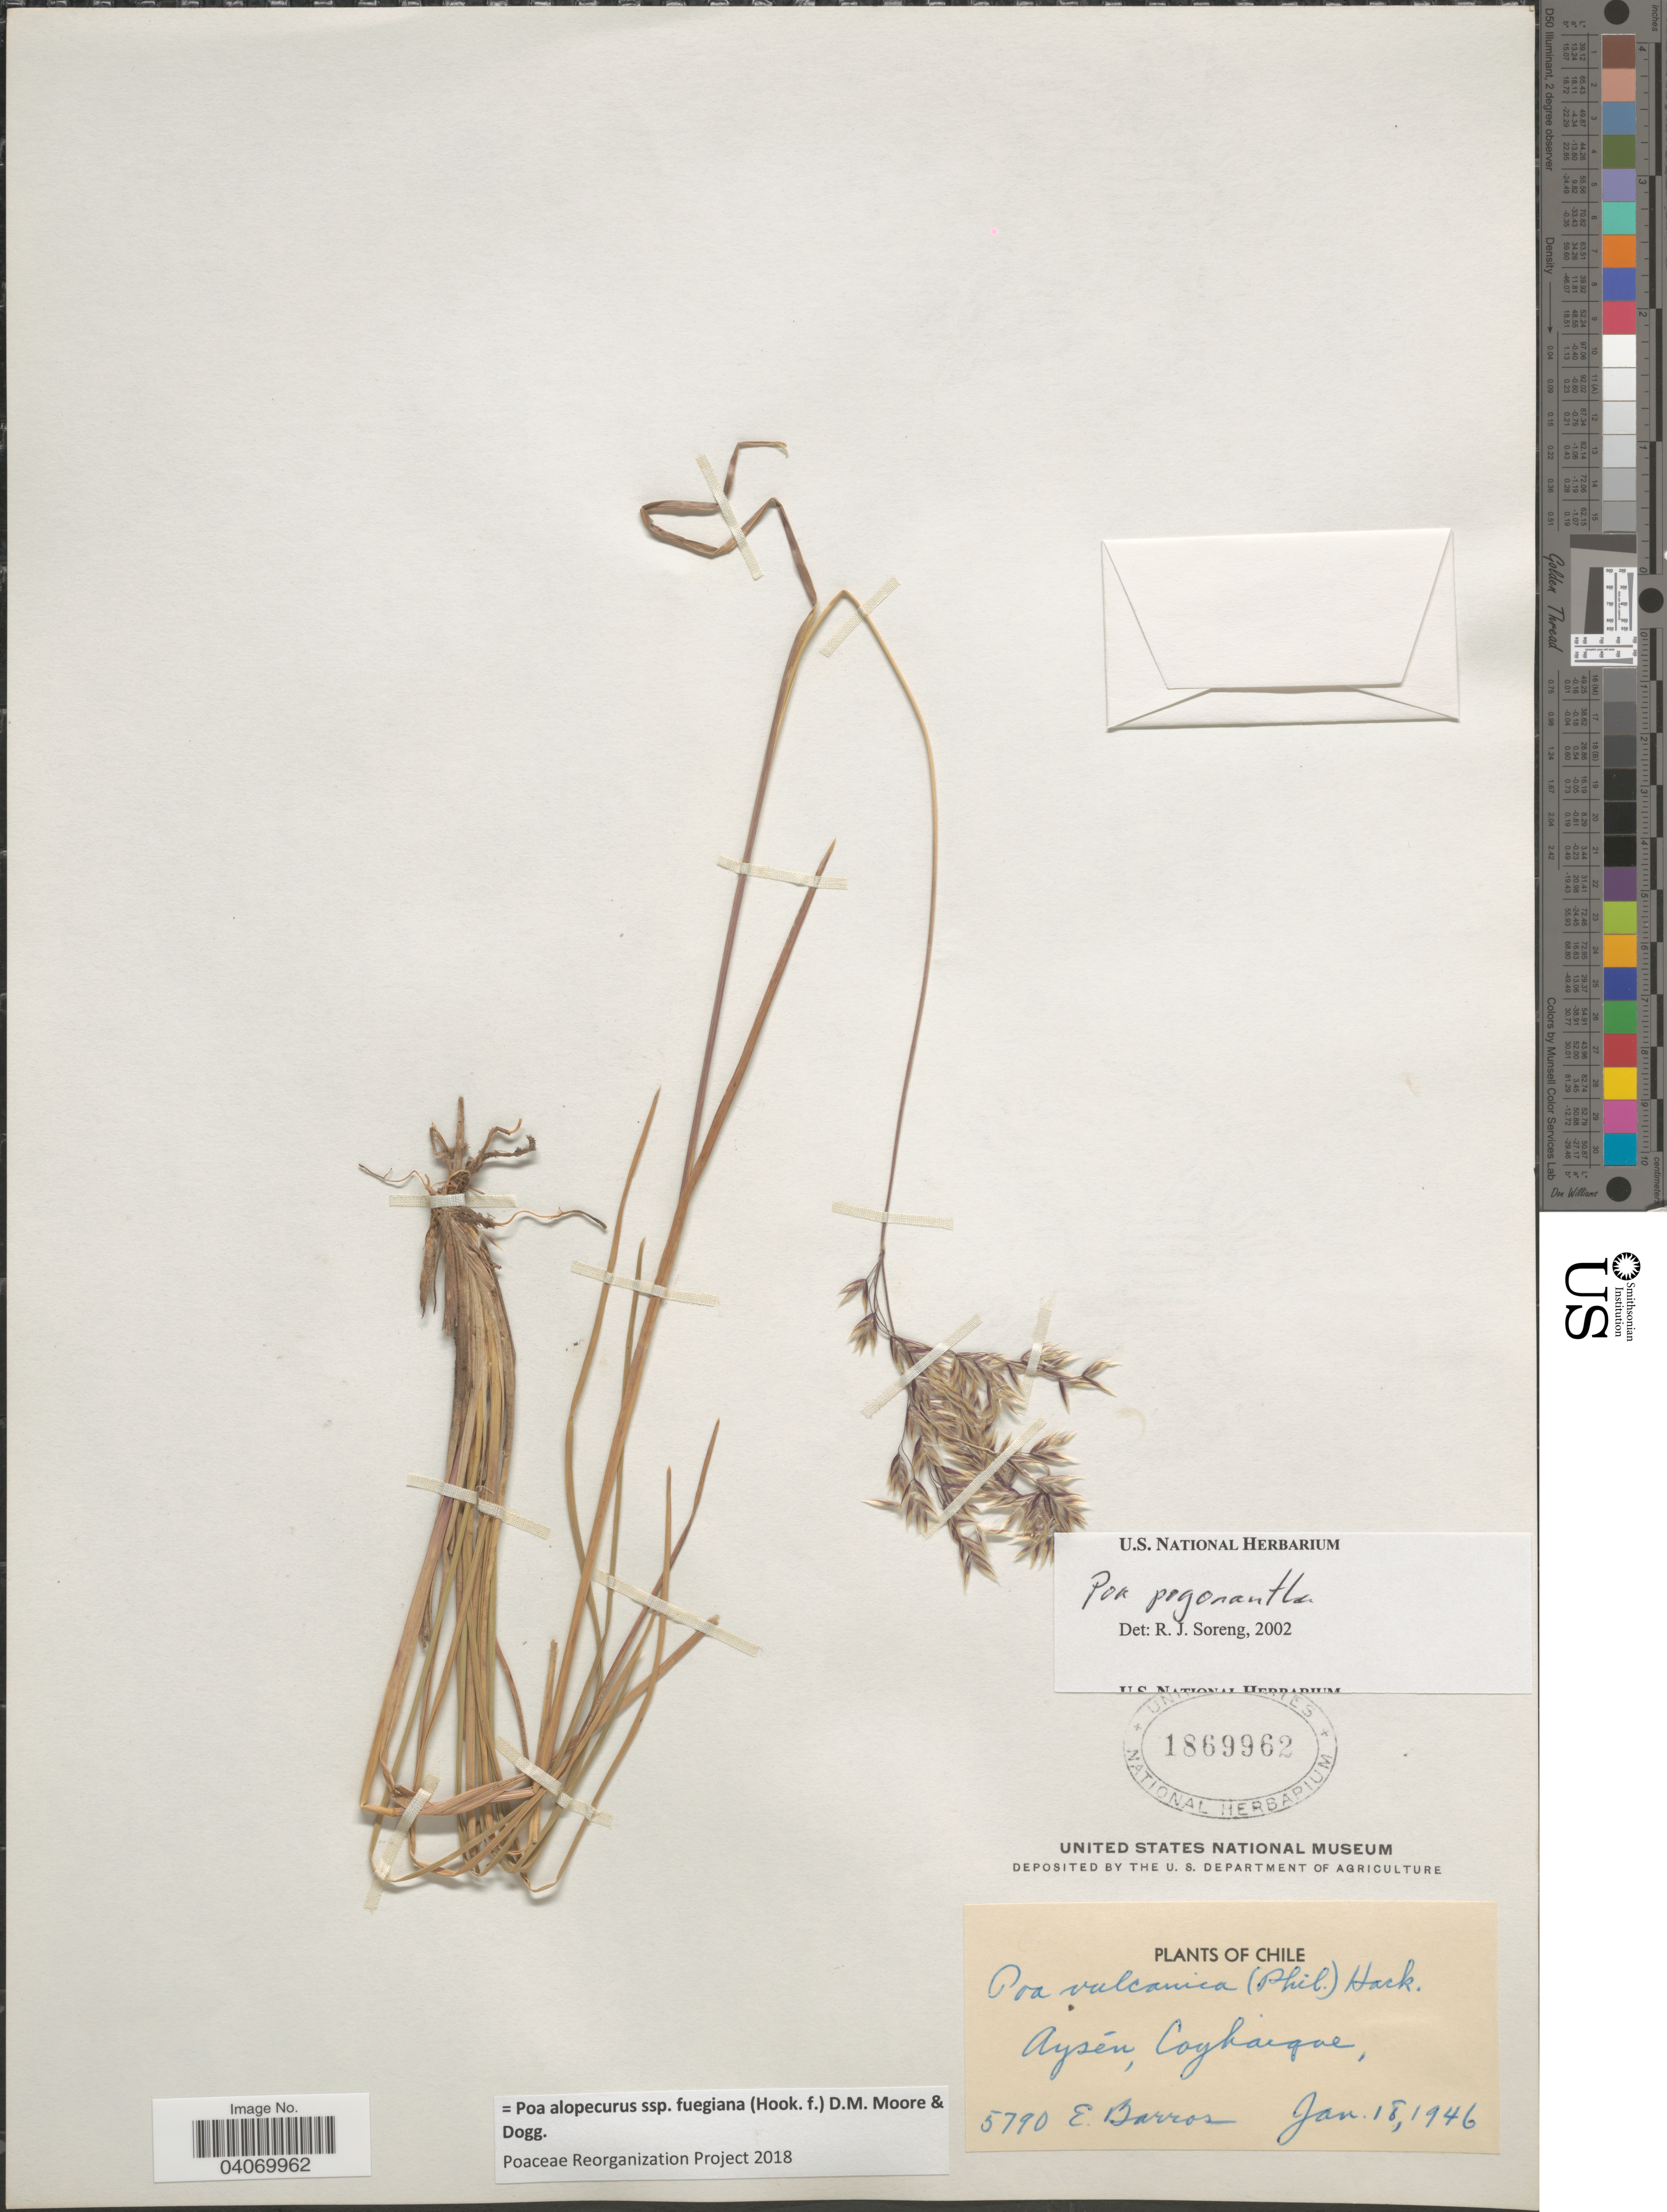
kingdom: Plantae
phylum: Tracheophyta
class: Liliopsida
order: Poales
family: Poaceae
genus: Poa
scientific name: Poa alopecurus subsp. fuegiana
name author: (Hook. f.) D.M. Moore & Dogg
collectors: E. Barros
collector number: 5790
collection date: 1946-01-18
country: Chile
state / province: Aisén (XI)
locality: Aysén, Coyhaique.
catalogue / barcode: US 1869962